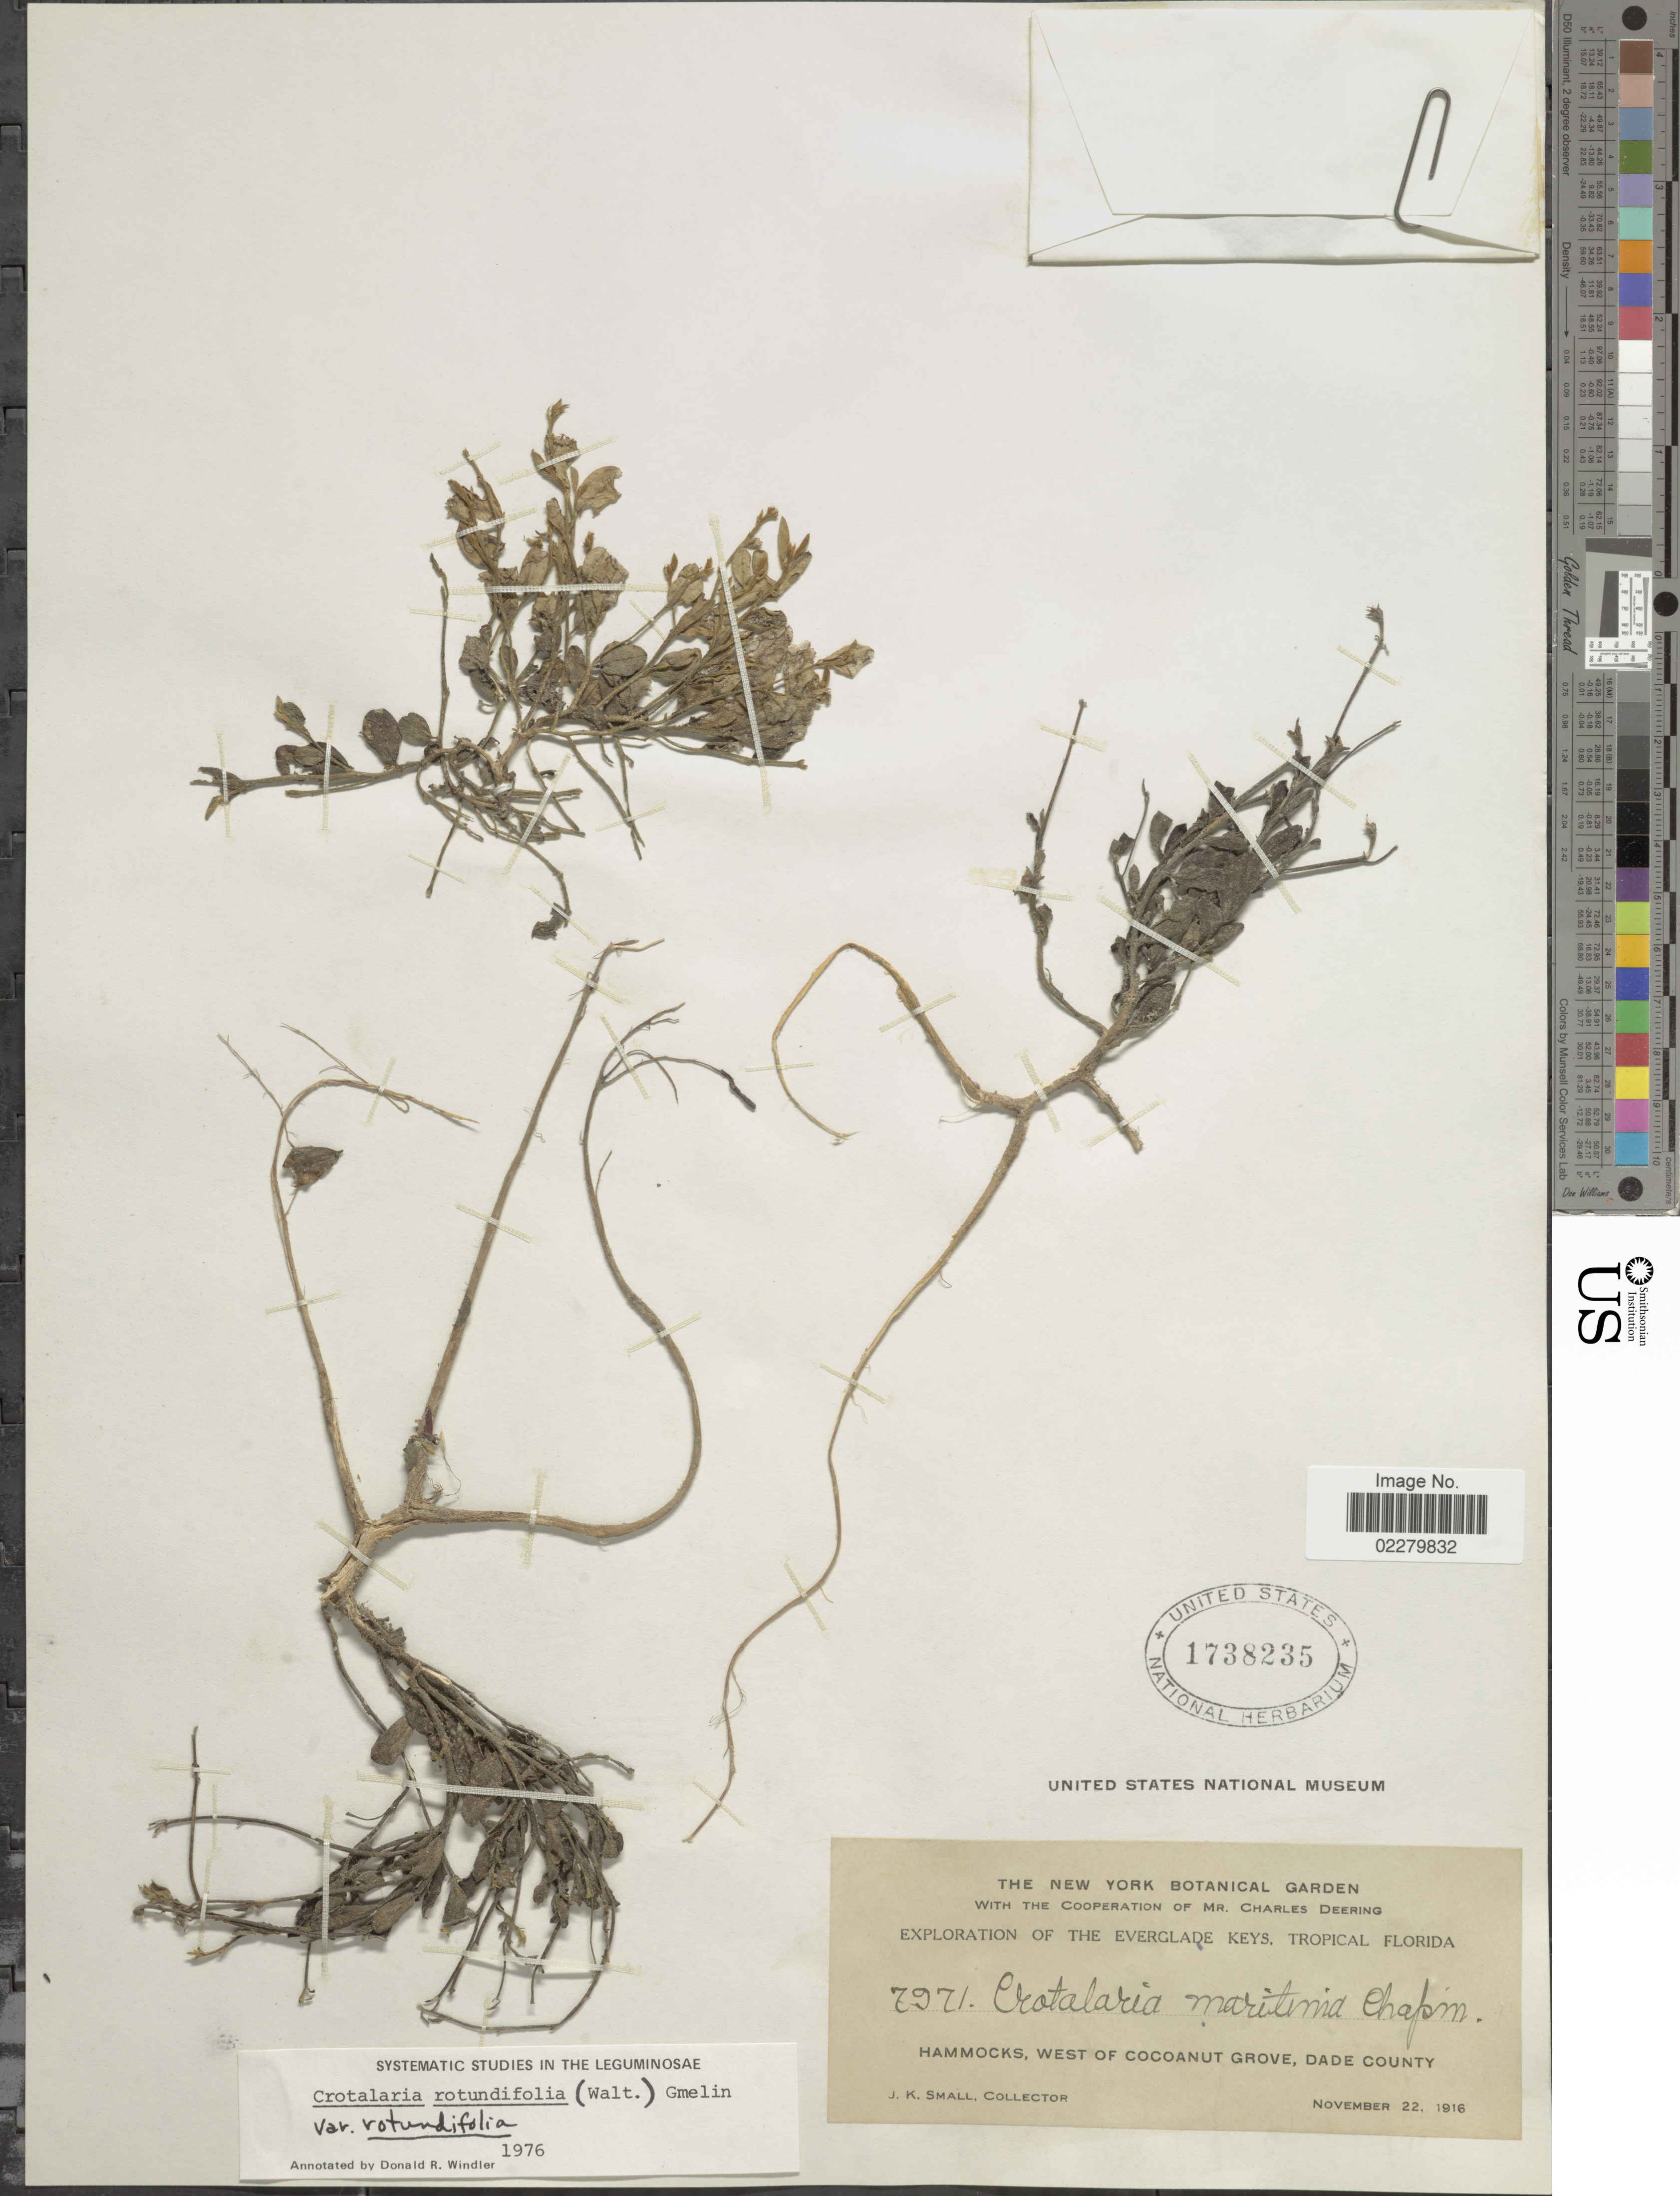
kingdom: Plantae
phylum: Tracheophyta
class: Magnoliopsida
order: Fabales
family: Fabaceae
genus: Crotalaria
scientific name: Crotalaria rotundifolia var. rotundifolia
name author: (Walter) J.F. Gmel.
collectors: J. K. Small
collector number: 7971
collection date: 1916-11-22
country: United States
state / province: Florida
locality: Everglade Keys, Tropical Florida. Hammocks, West of Cocoanut Grove, Dade County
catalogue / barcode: US 1738235